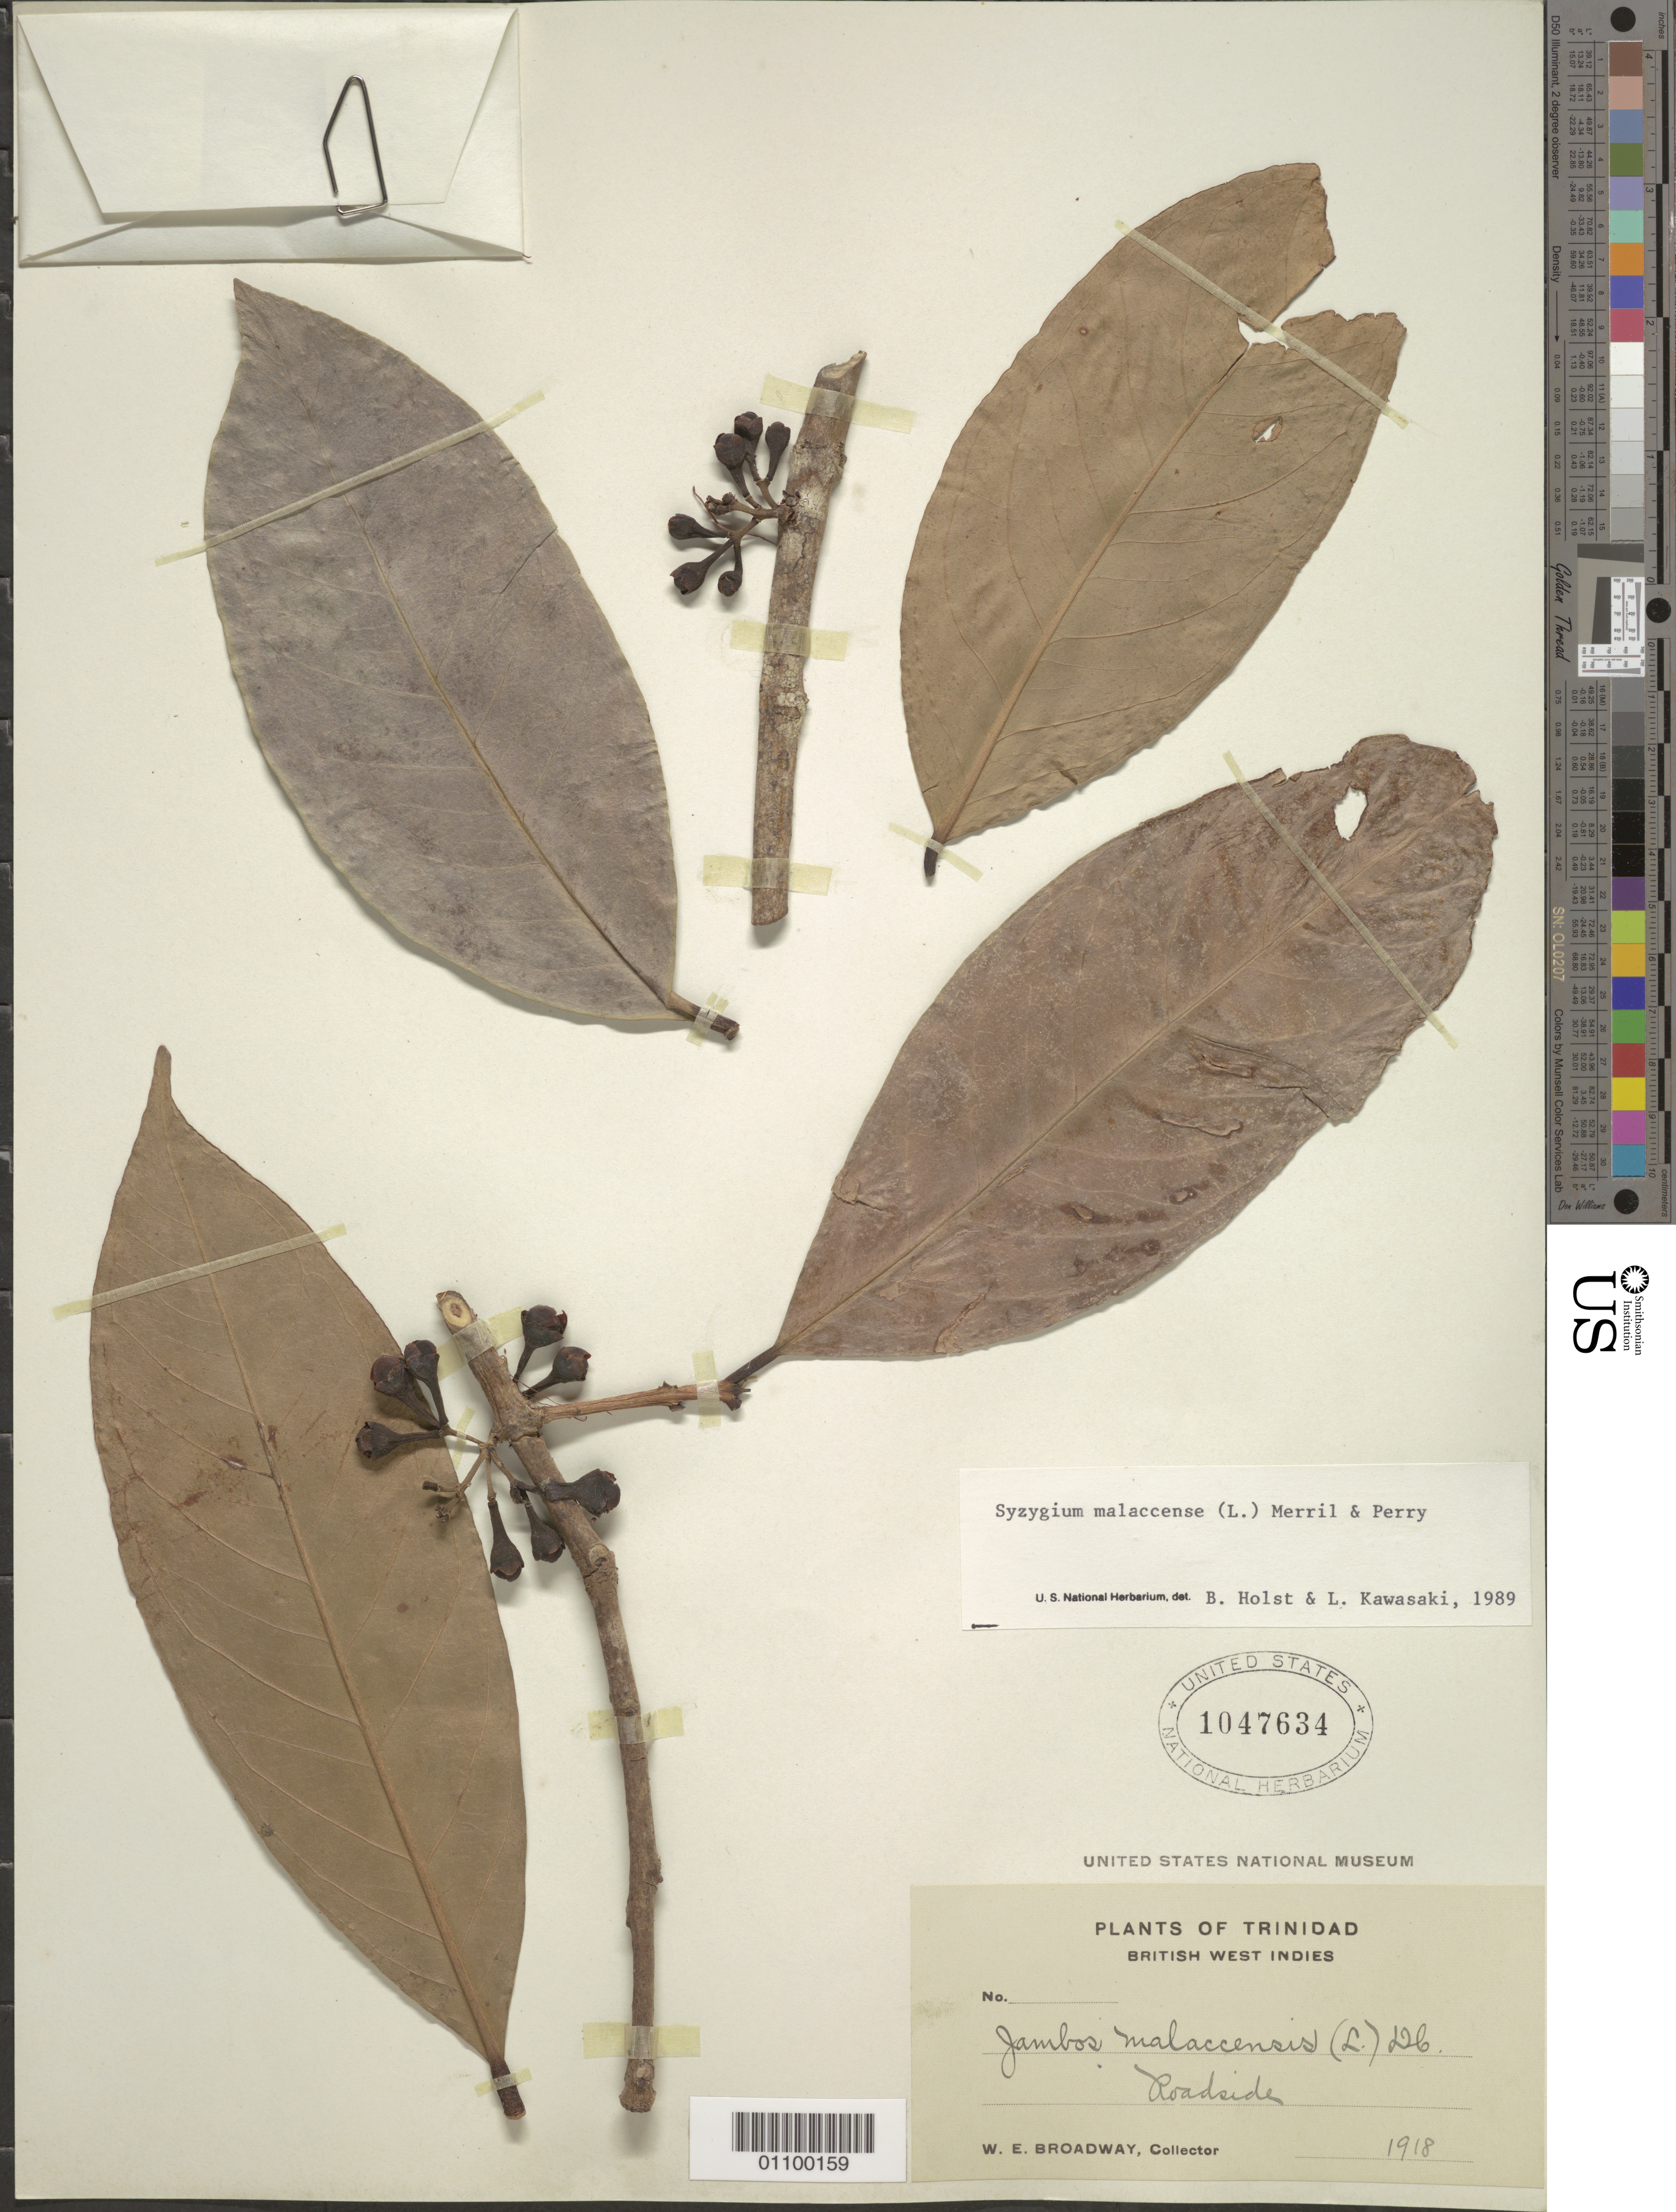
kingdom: Plantae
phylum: Tracheophyta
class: Magnoliopsida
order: Myrtales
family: Myrtaceae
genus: Syzygium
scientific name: Syzygium malaccense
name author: (L.) Merr. & L.M. Perry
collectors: W. E. Broadway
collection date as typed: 01 Jan 1918 to 31 Dec 1918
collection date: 1918-01-01/1918-12-31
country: Trinidad and Tobago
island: Trinidad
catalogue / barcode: US 1047634